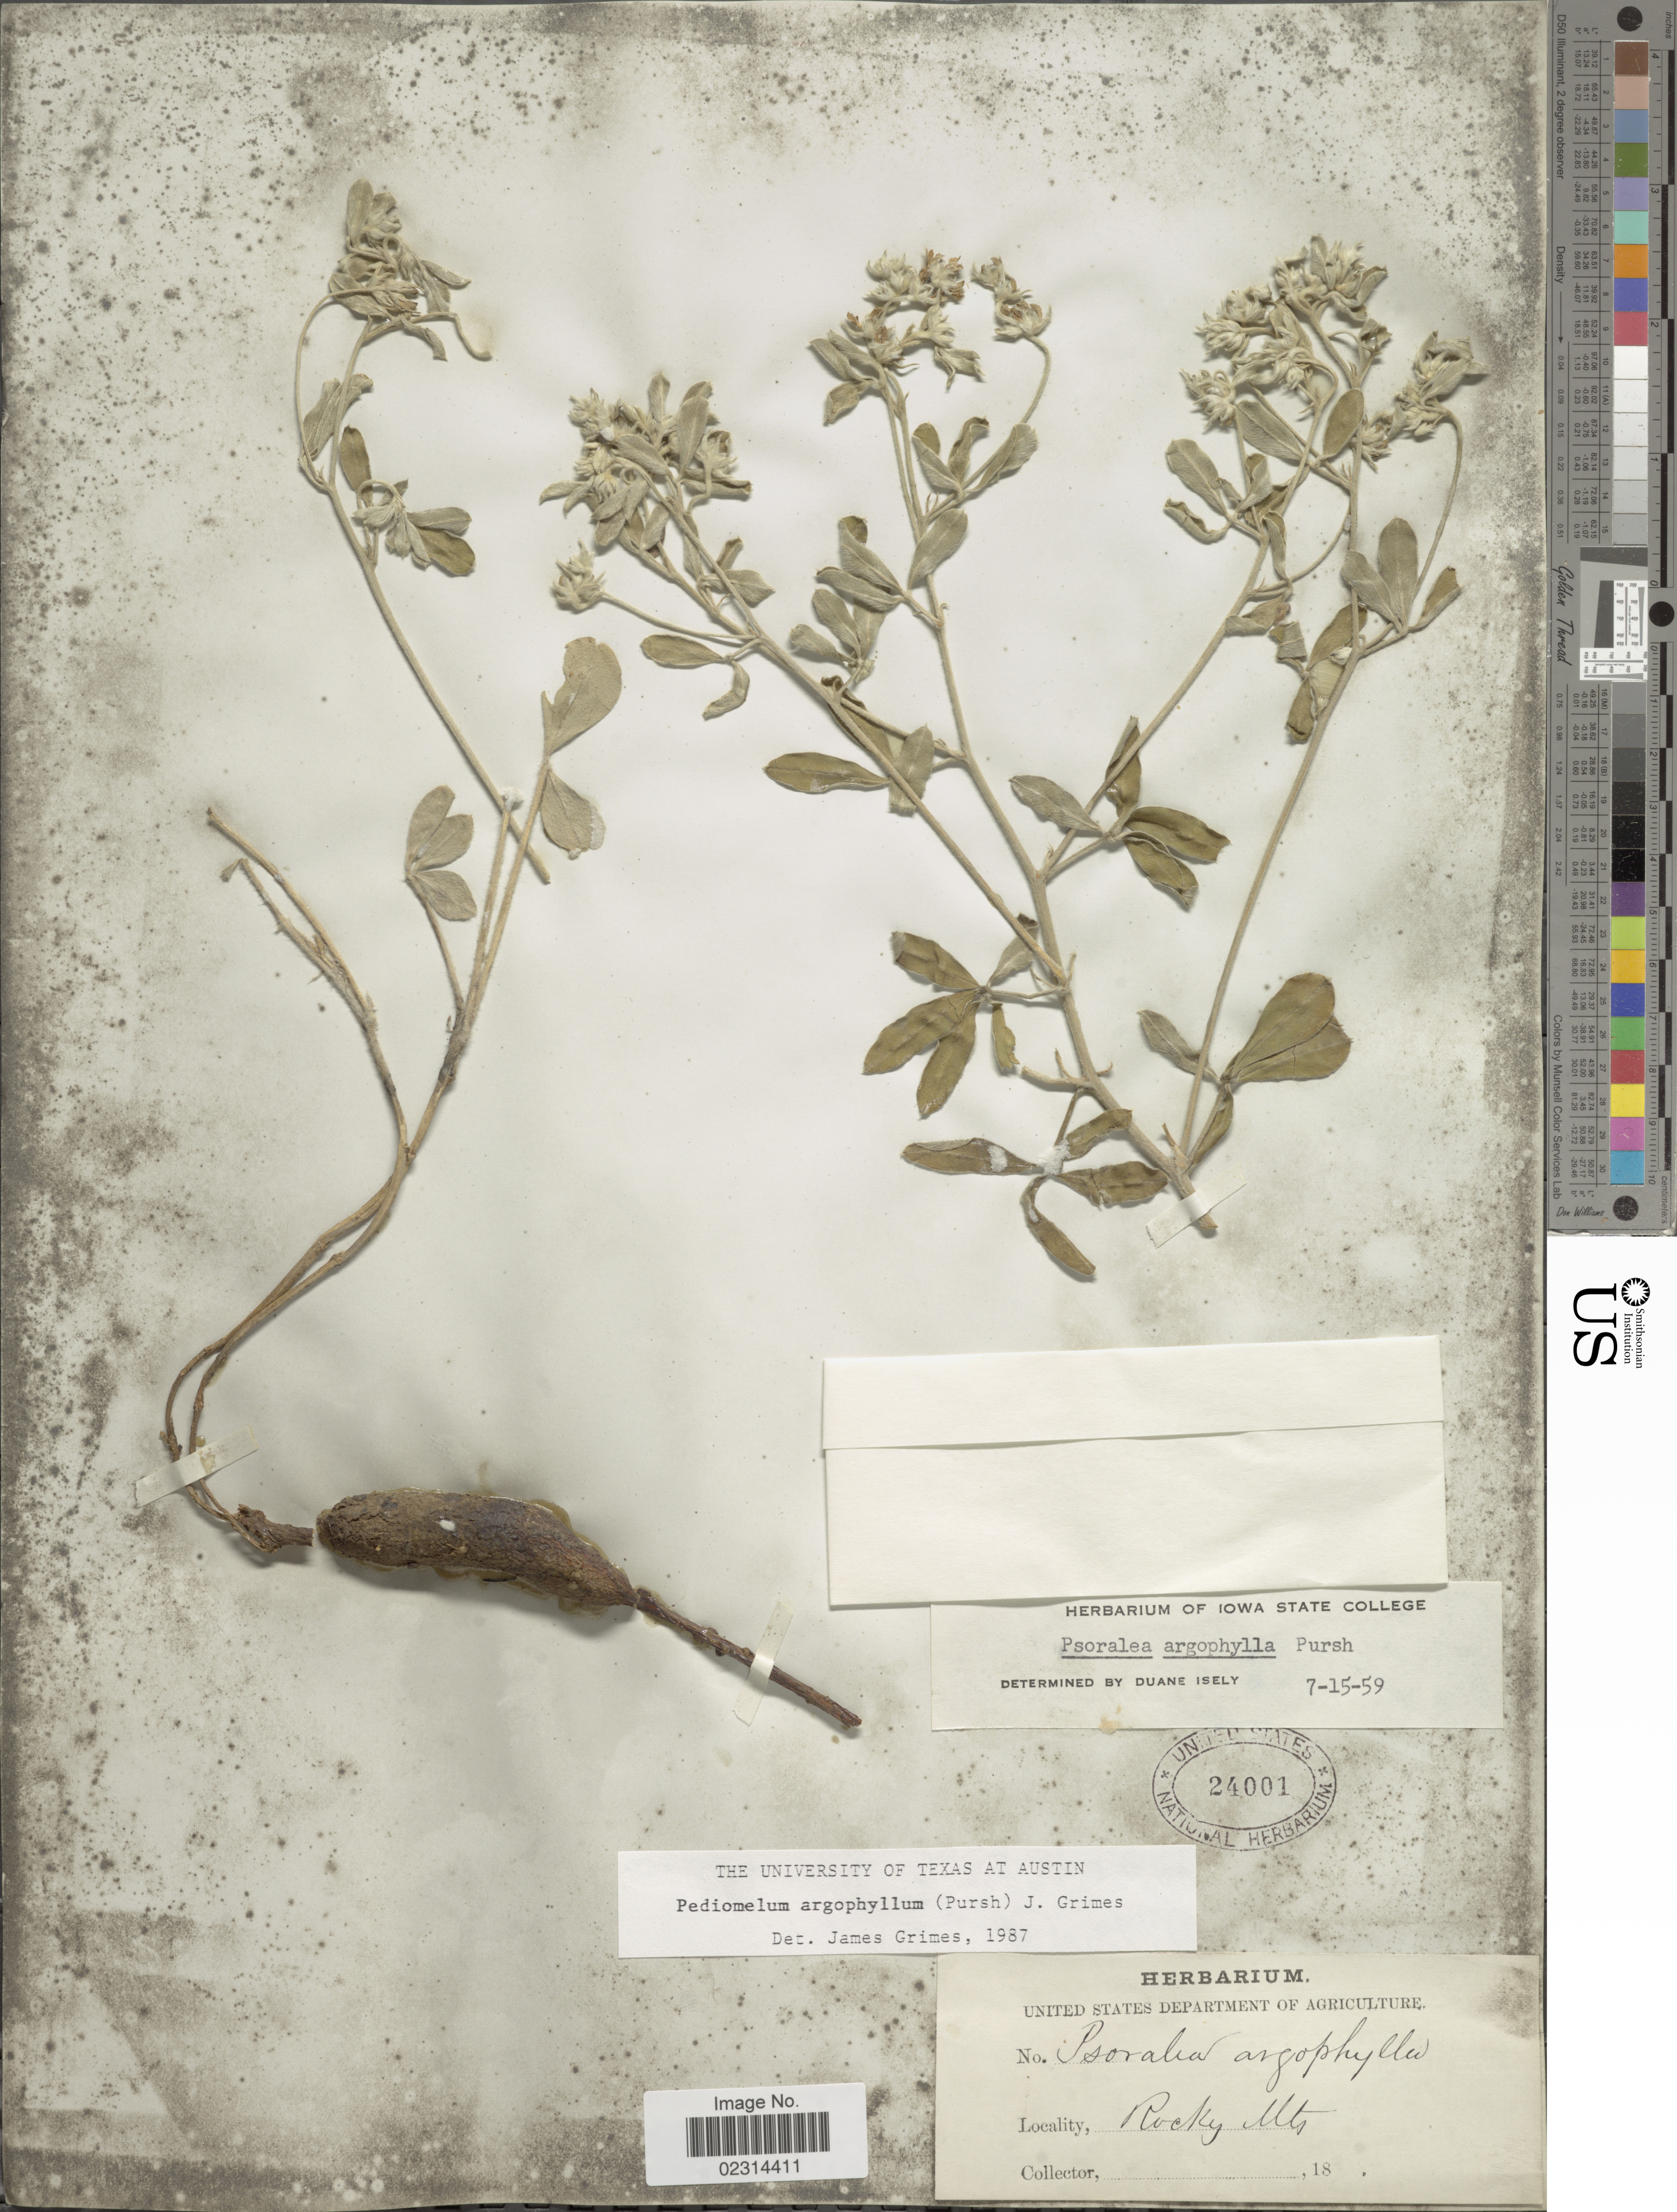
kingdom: Plantae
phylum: Tracheophyta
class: Magnoliopsida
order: Fabales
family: Fabaceae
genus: Pediomelum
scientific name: Pediomelum argophyllum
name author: (Pursh) J.W. Grimes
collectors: Facchini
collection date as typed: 18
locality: Rocky Mts.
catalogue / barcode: US 24001